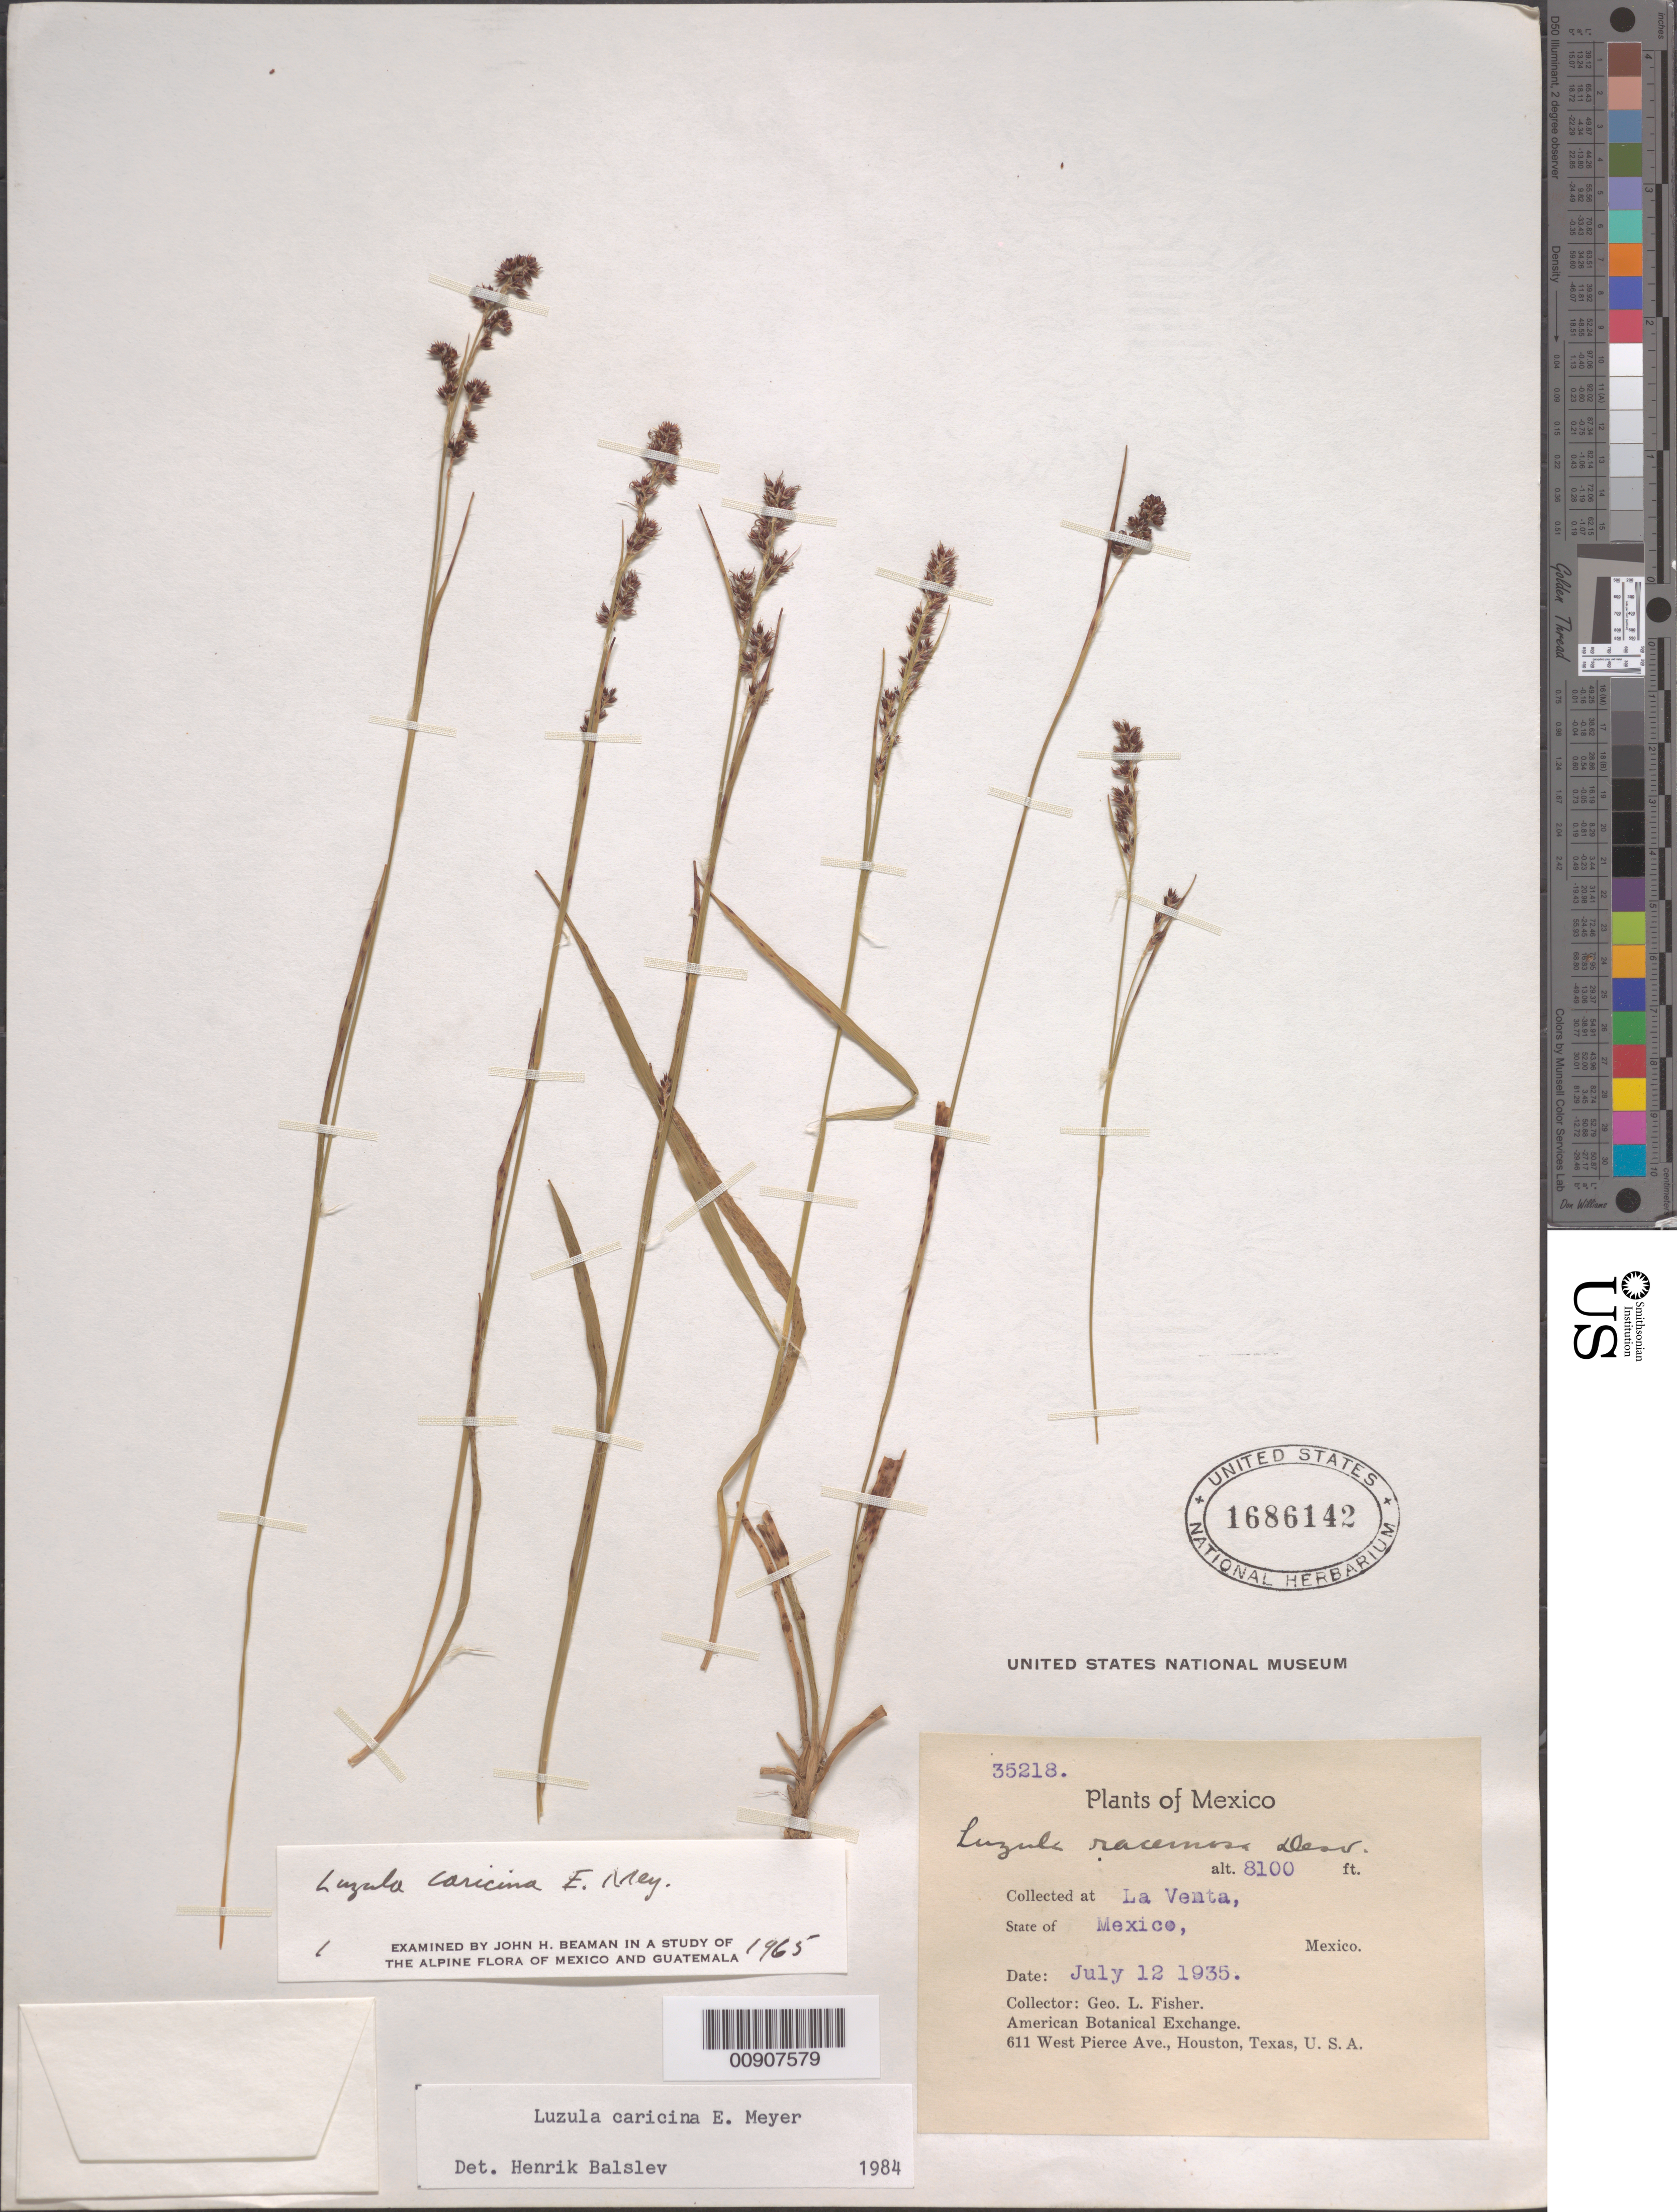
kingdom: Plantae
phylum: Tracheophyta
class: Liliopsida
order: Poales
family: Juncaceae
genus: Luzula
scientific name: Luzula caricina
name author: E. Mey.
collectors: G. L. Fisher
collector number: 35218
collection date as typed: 12 Jul 1935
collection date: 1935-07-12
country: Mexico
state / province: México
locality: La Venta, State of México.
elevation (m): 2469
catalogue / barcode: US 1686142